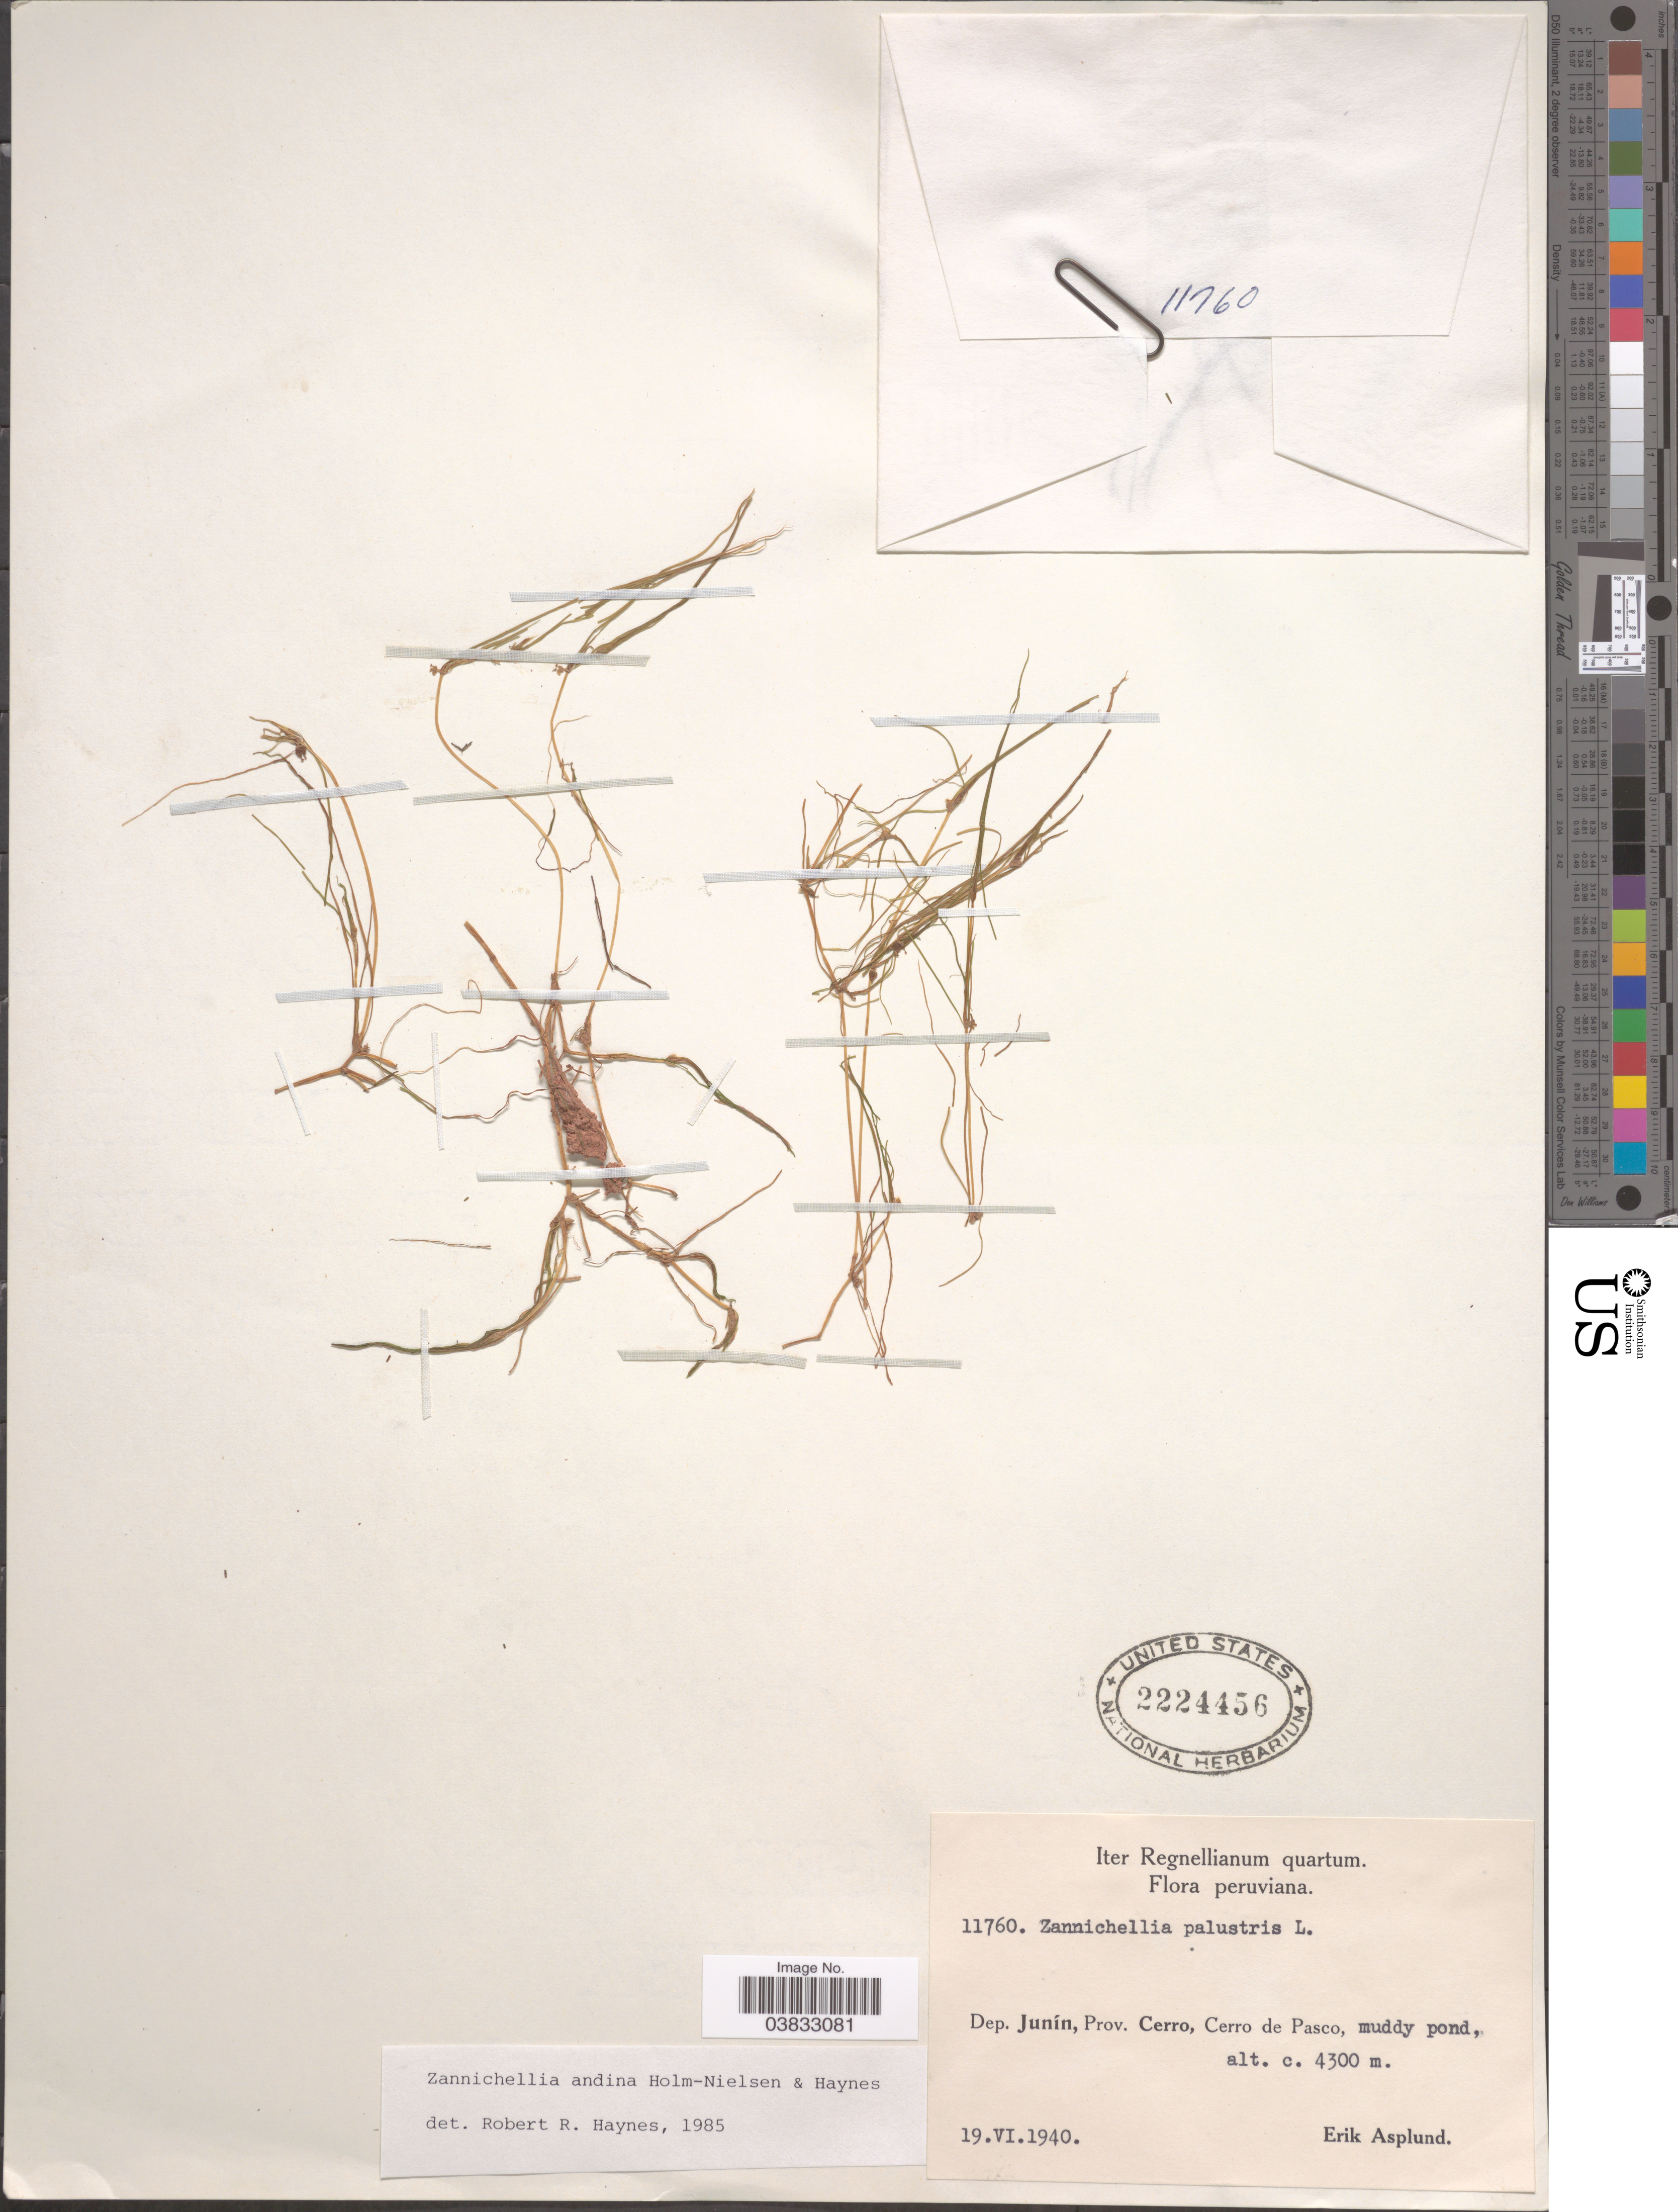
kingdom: Plantae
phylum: Tracheophyta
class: Liliopsida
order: Alismatales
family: Potamogetonaceae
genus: Zannichellia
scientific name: Zannichellia andina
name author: Holm-Niels. & R.R. Haynes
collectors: E. Asplund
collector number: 11760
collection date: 1940-06-19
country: Peru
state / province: Junín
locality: Dep. Junín, Prov. Cerro, Cerro de Pasco.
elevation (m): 4300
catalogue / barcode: US 2224456